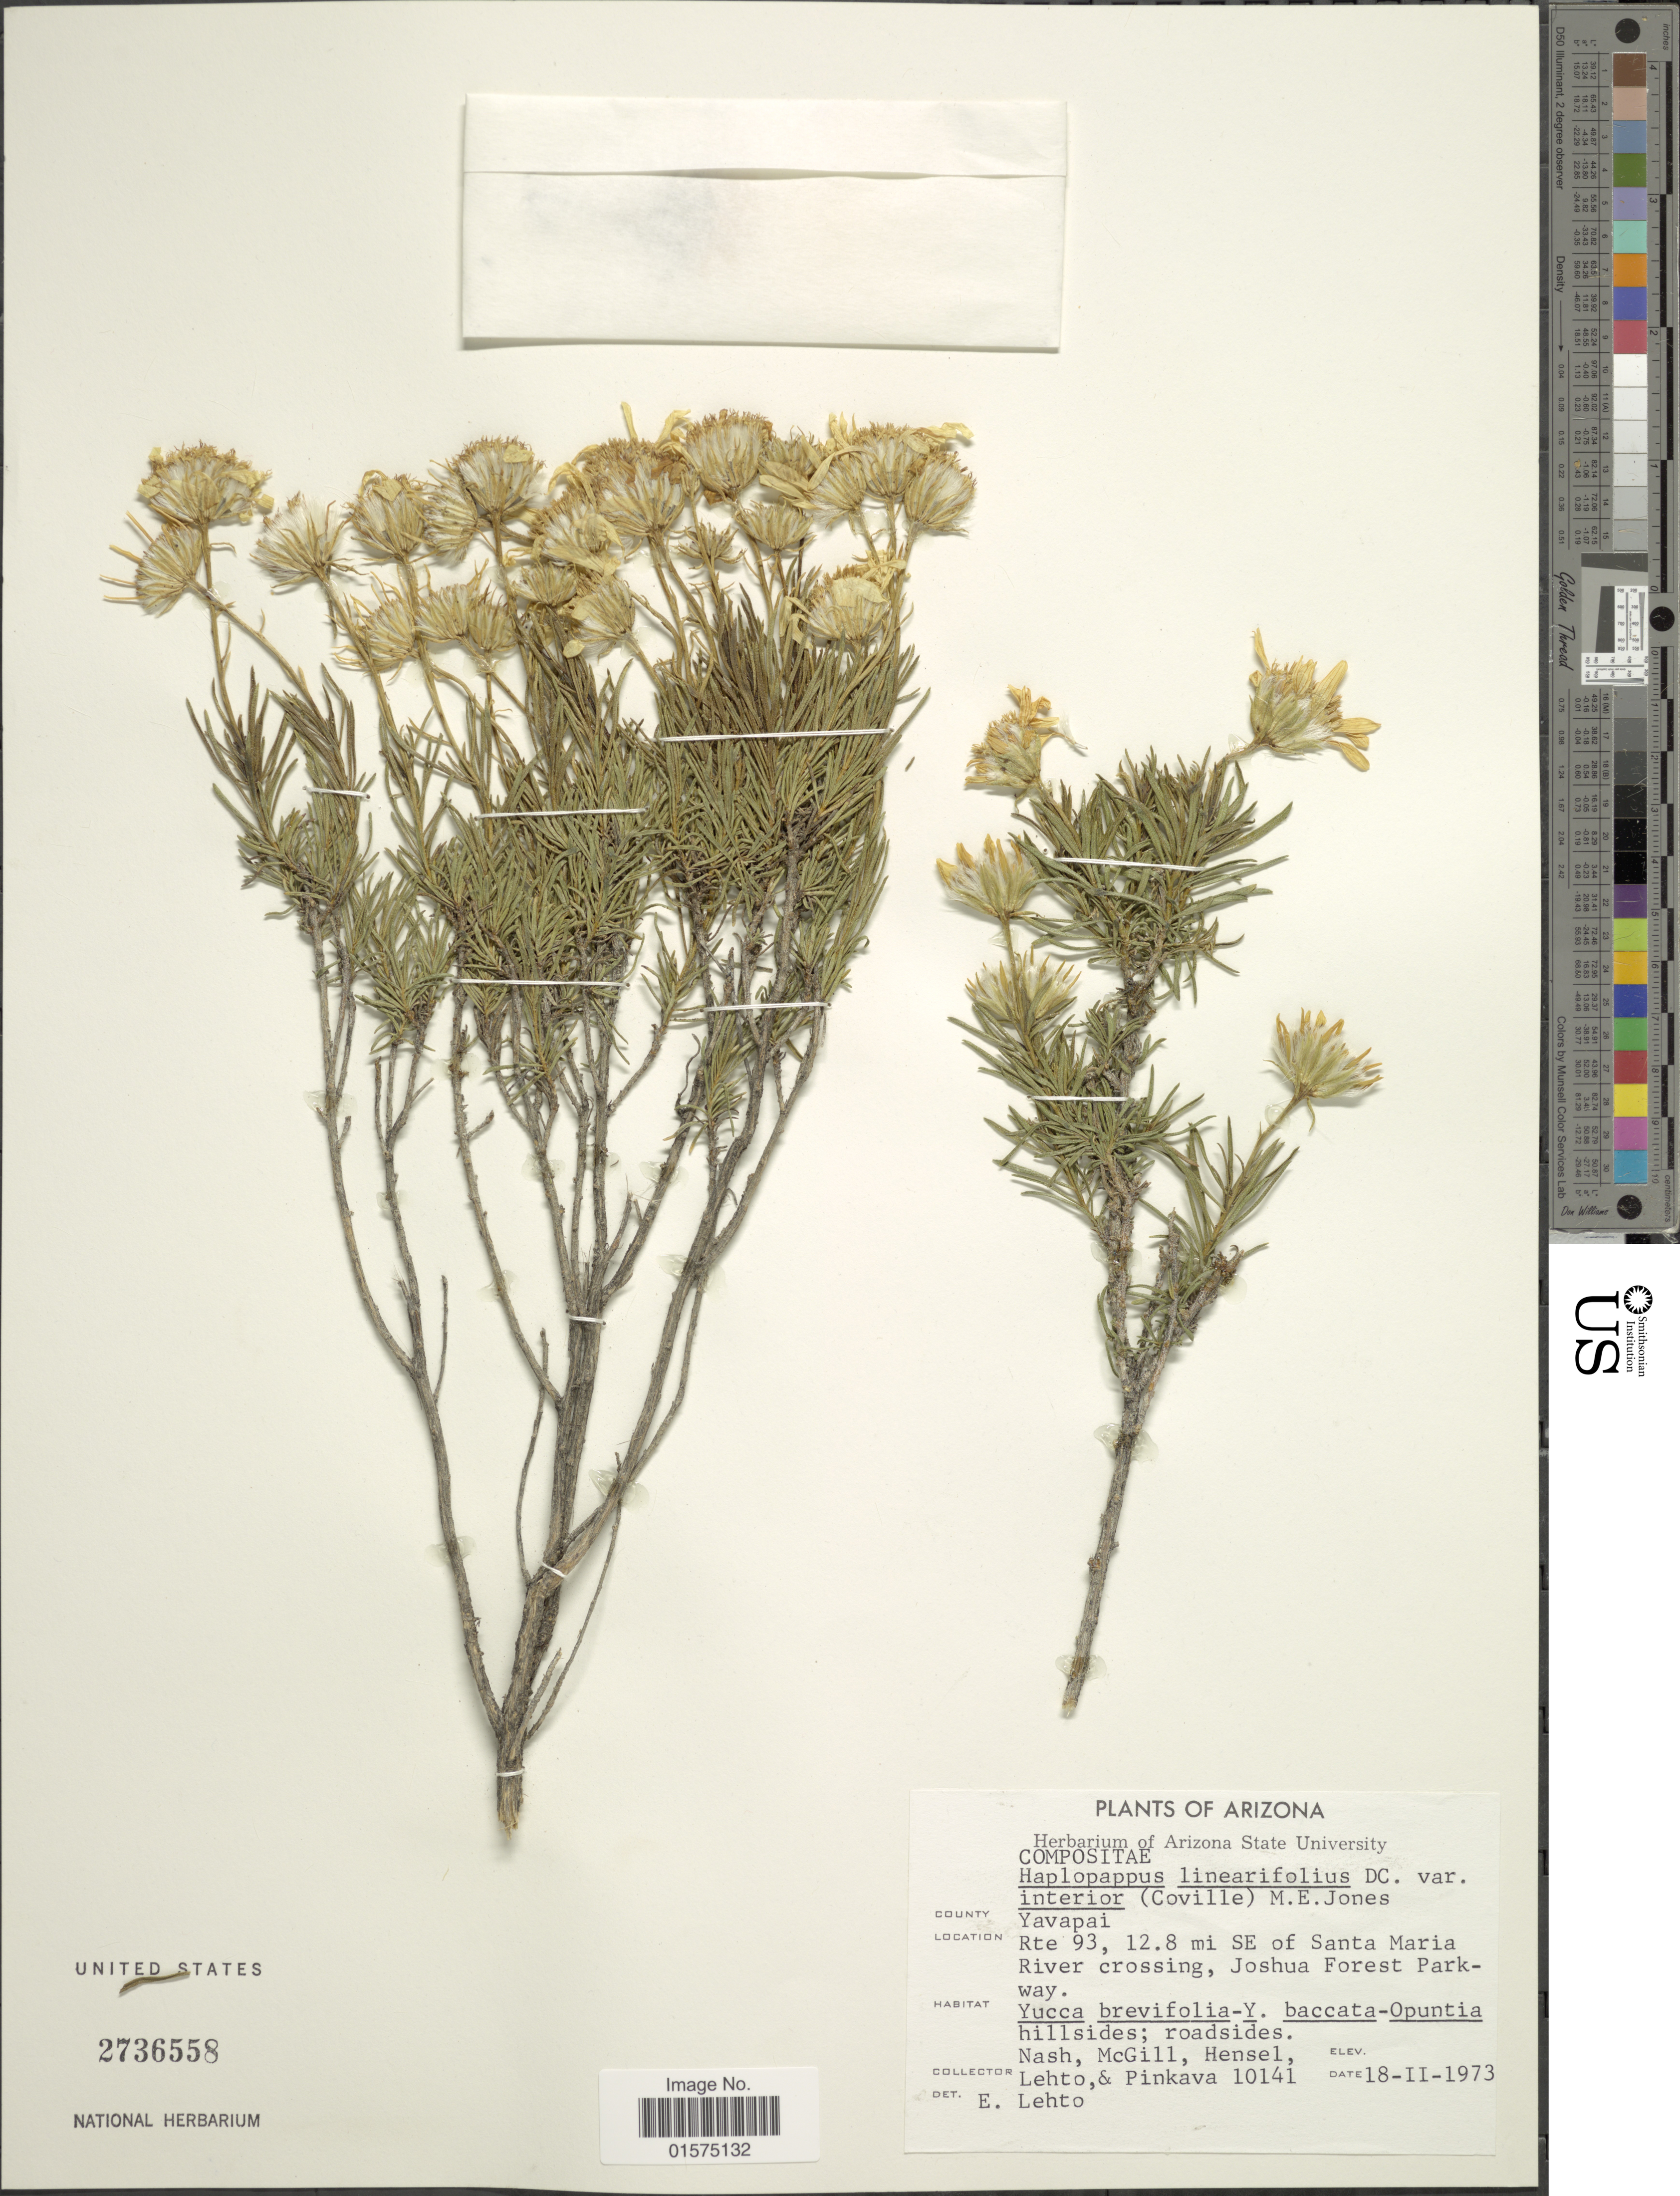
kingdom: Plantae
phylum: Tracheophyta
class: Magnoliopsida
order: Asterales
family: Asteraceae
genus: Ericameria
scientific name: Ericameria linearifolia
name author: (DC.) Urbatsch & Wussow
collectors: -- Nash, -. McGill, -. Hensel, -. Lehto & -. Pinkava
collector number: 10141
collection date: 1973-02-18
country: United States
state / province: Arizona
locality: Rte 93, 12.8 mi SE of Santa Maria River crossing, Joshua Forest Parkway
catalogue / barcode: US 2736558